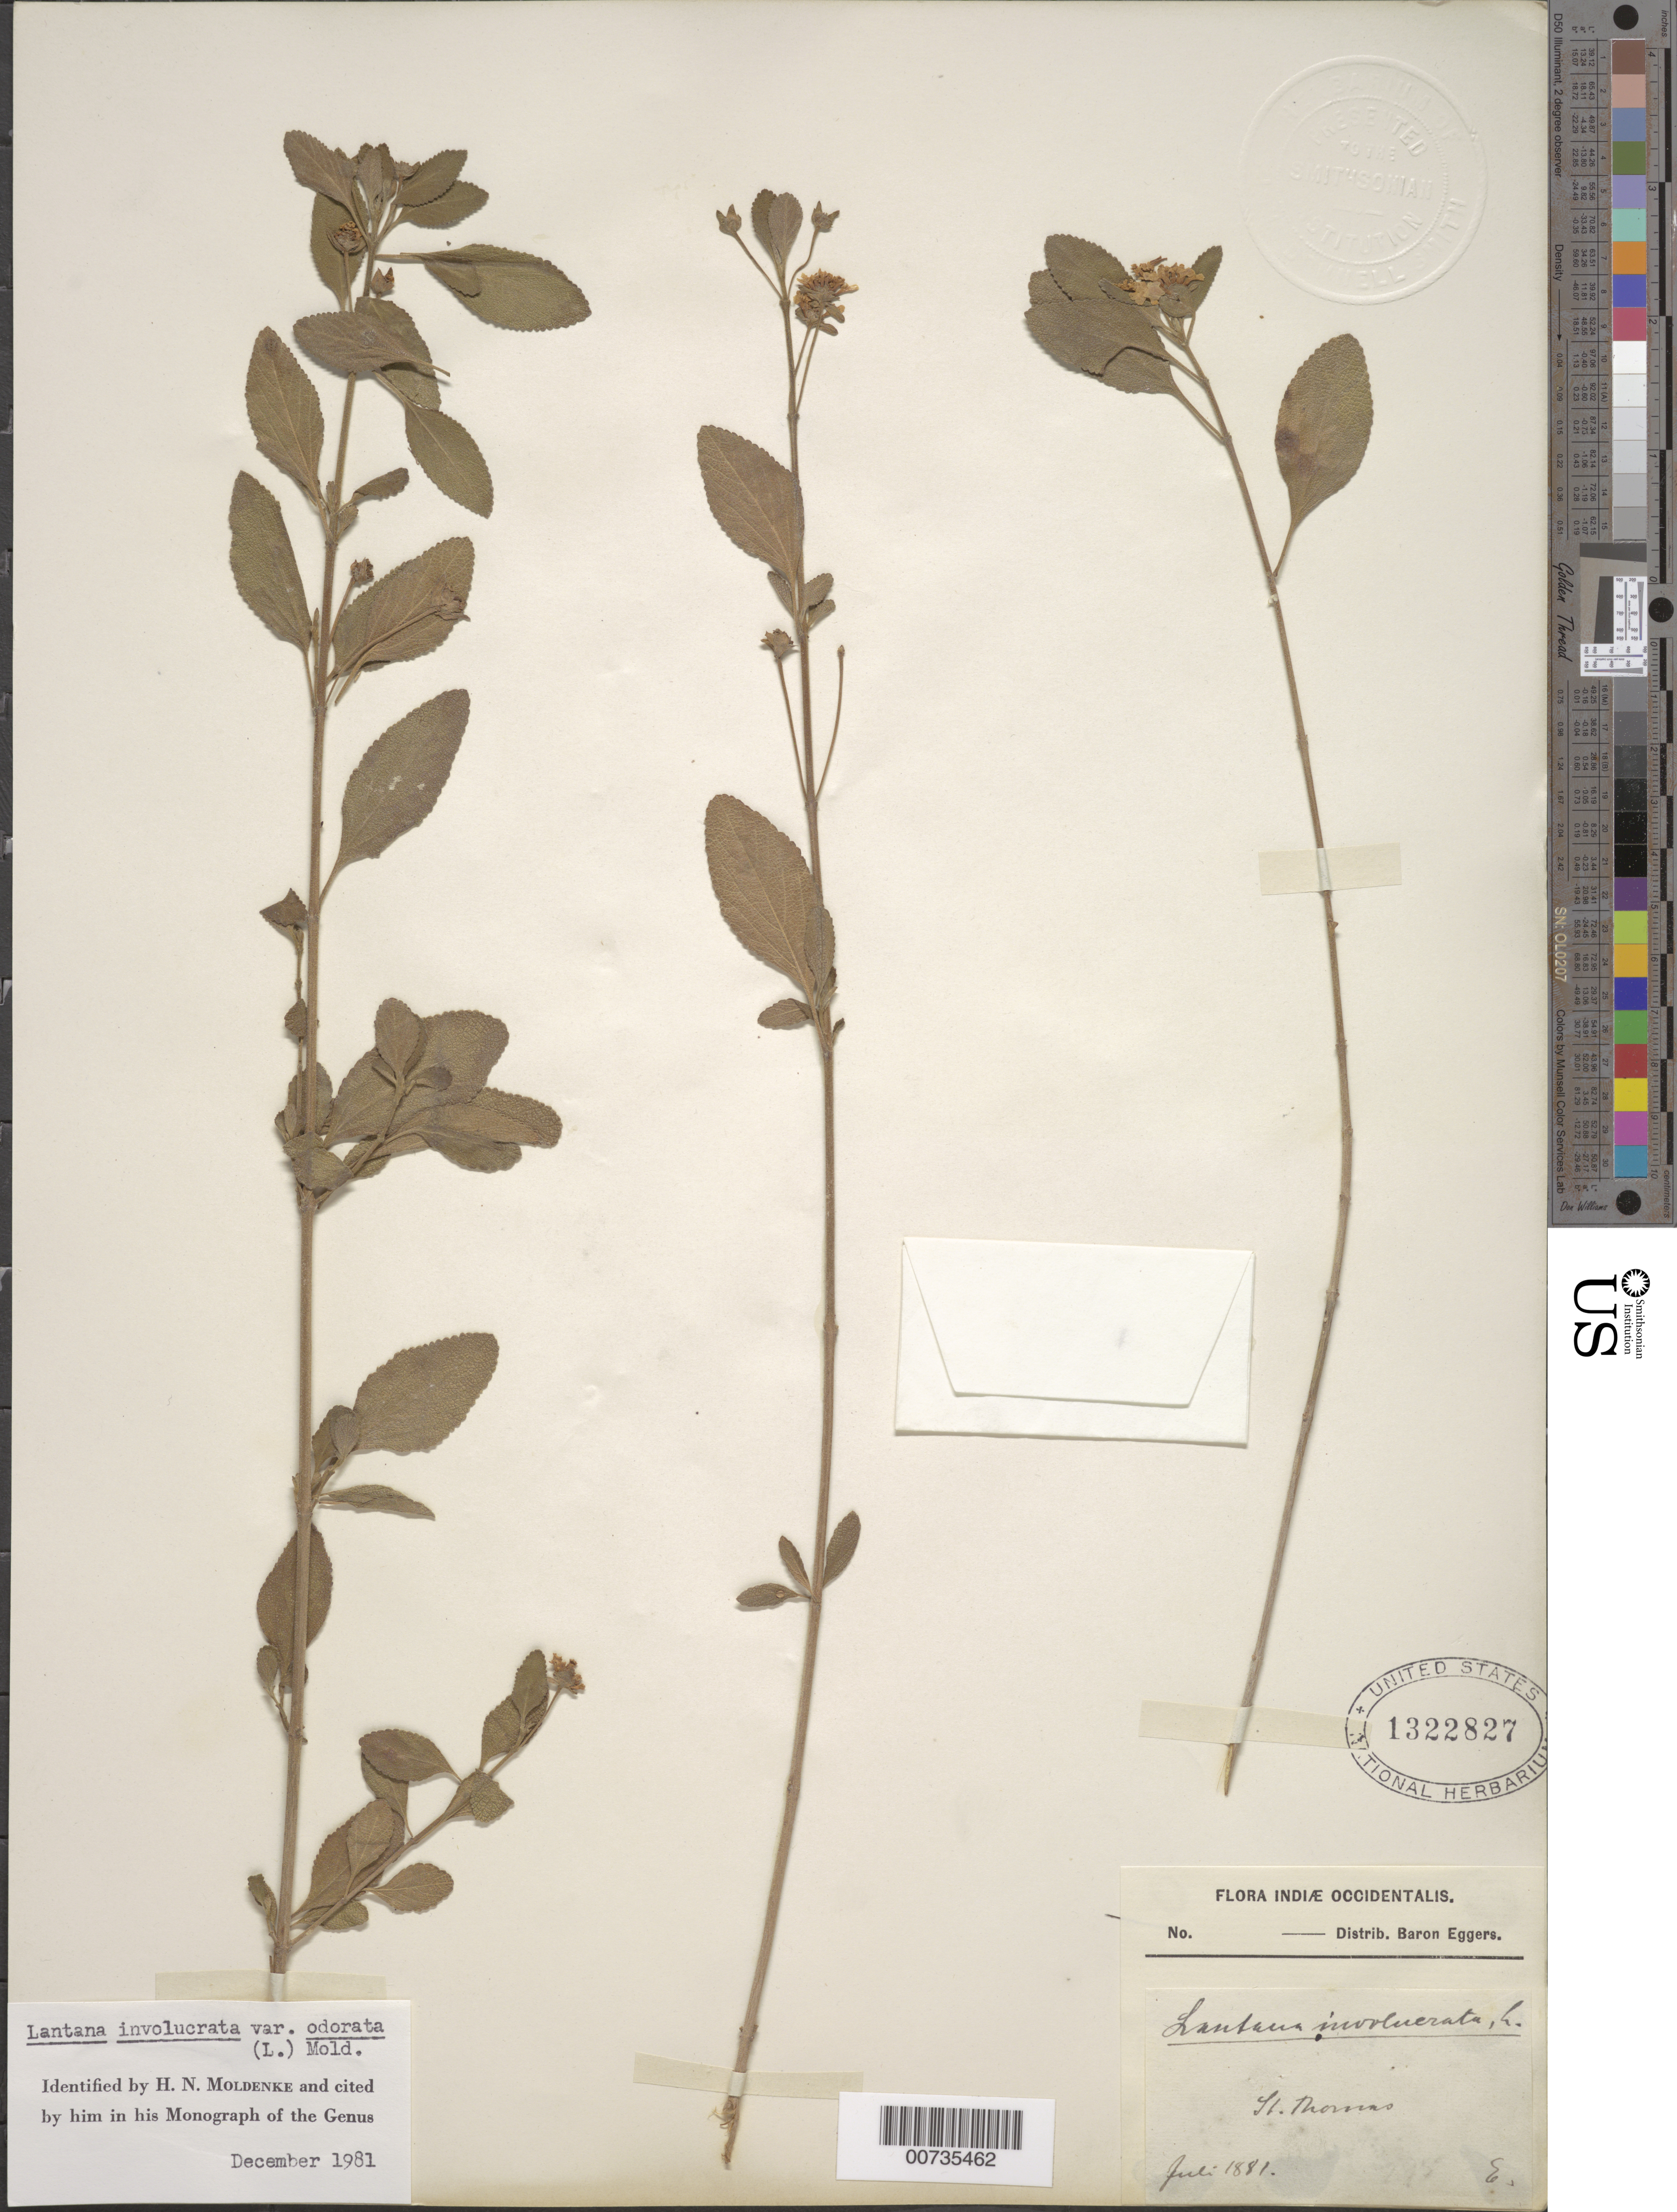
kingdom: Plantae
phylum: Tracheophyta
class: Magnoliopsida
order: Lamiales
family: Verbenaceae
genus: Lantana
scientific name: Lantana involucrata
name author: L.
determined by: Moldenke, H. N.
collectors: H. F. A. von Eggers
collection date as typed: Jul 1881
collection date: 1881-07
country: U.S. Virgin Islands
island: St. Thomas Island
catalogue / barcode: US 1322827